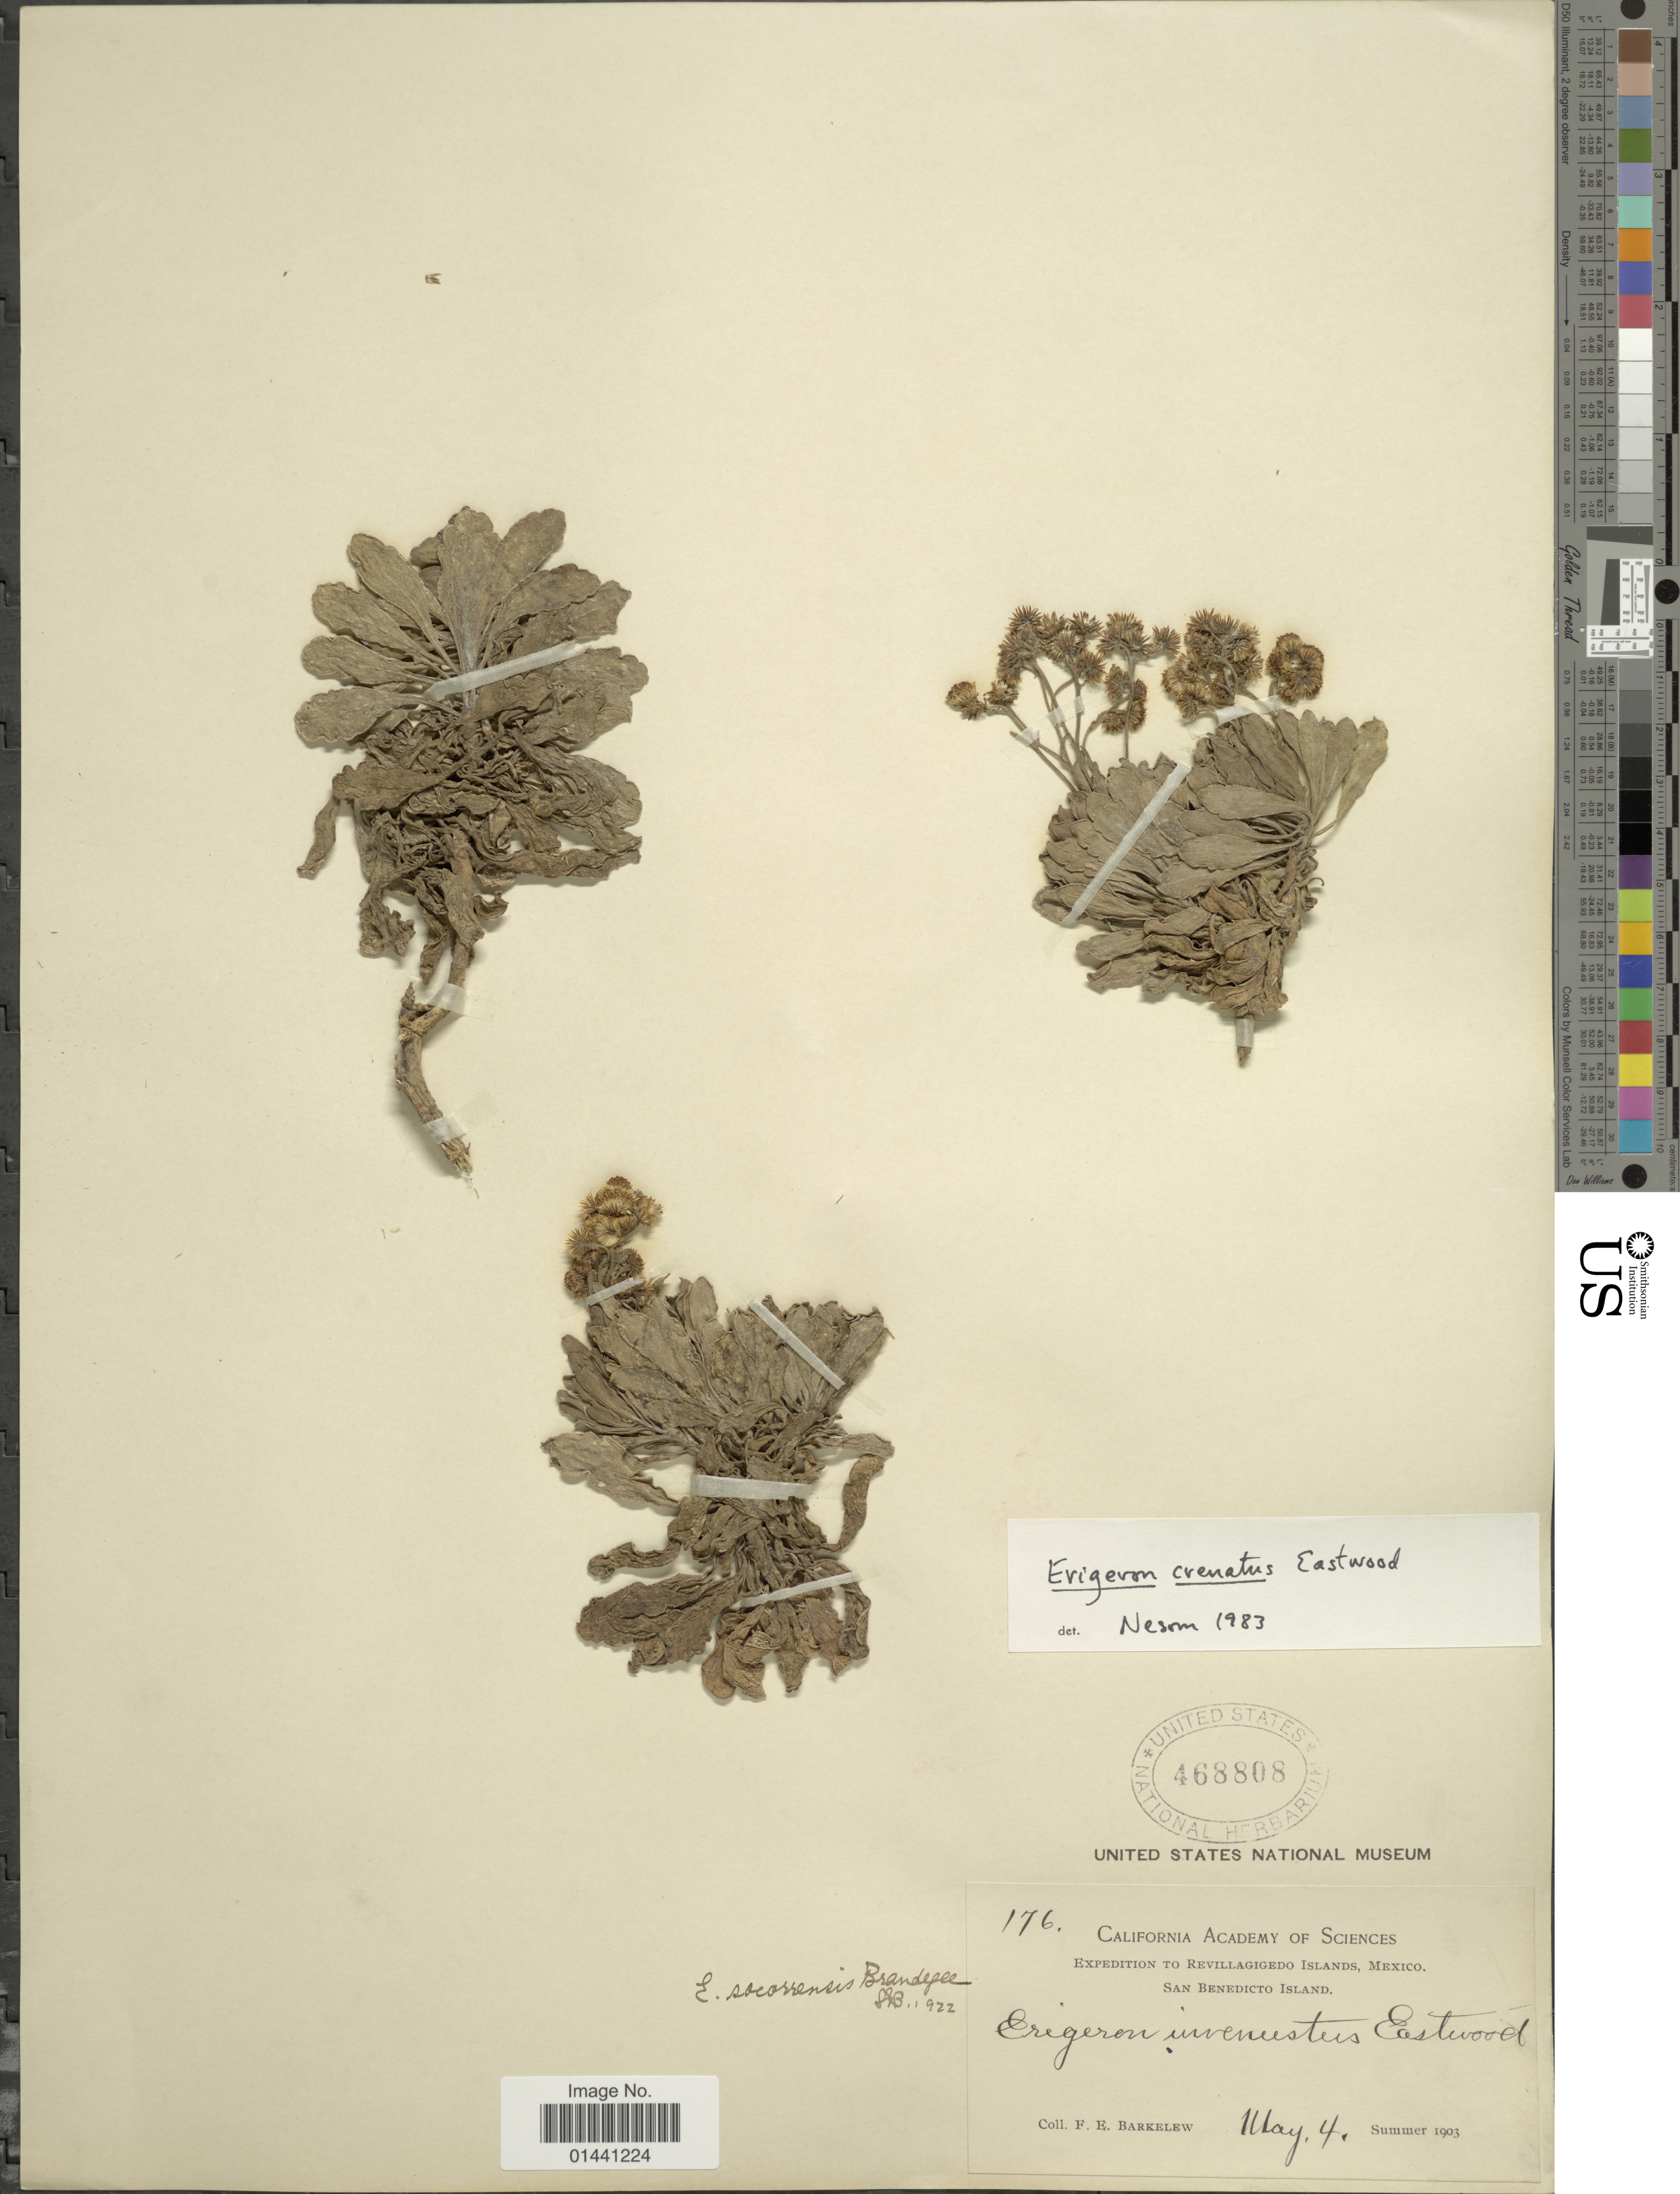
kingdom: Plantae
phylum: Tracheophyta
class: Magnoliopsida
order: Asterales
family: Asteraceae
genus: Erigeron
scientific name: Erigeron crenatus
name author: Eastw.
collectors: F. Barkelew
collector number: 176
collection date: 1903-05-04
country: Mexico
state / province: Colima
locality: Revillagigedo Islands, San Benedicto Island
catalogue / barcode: US 468808